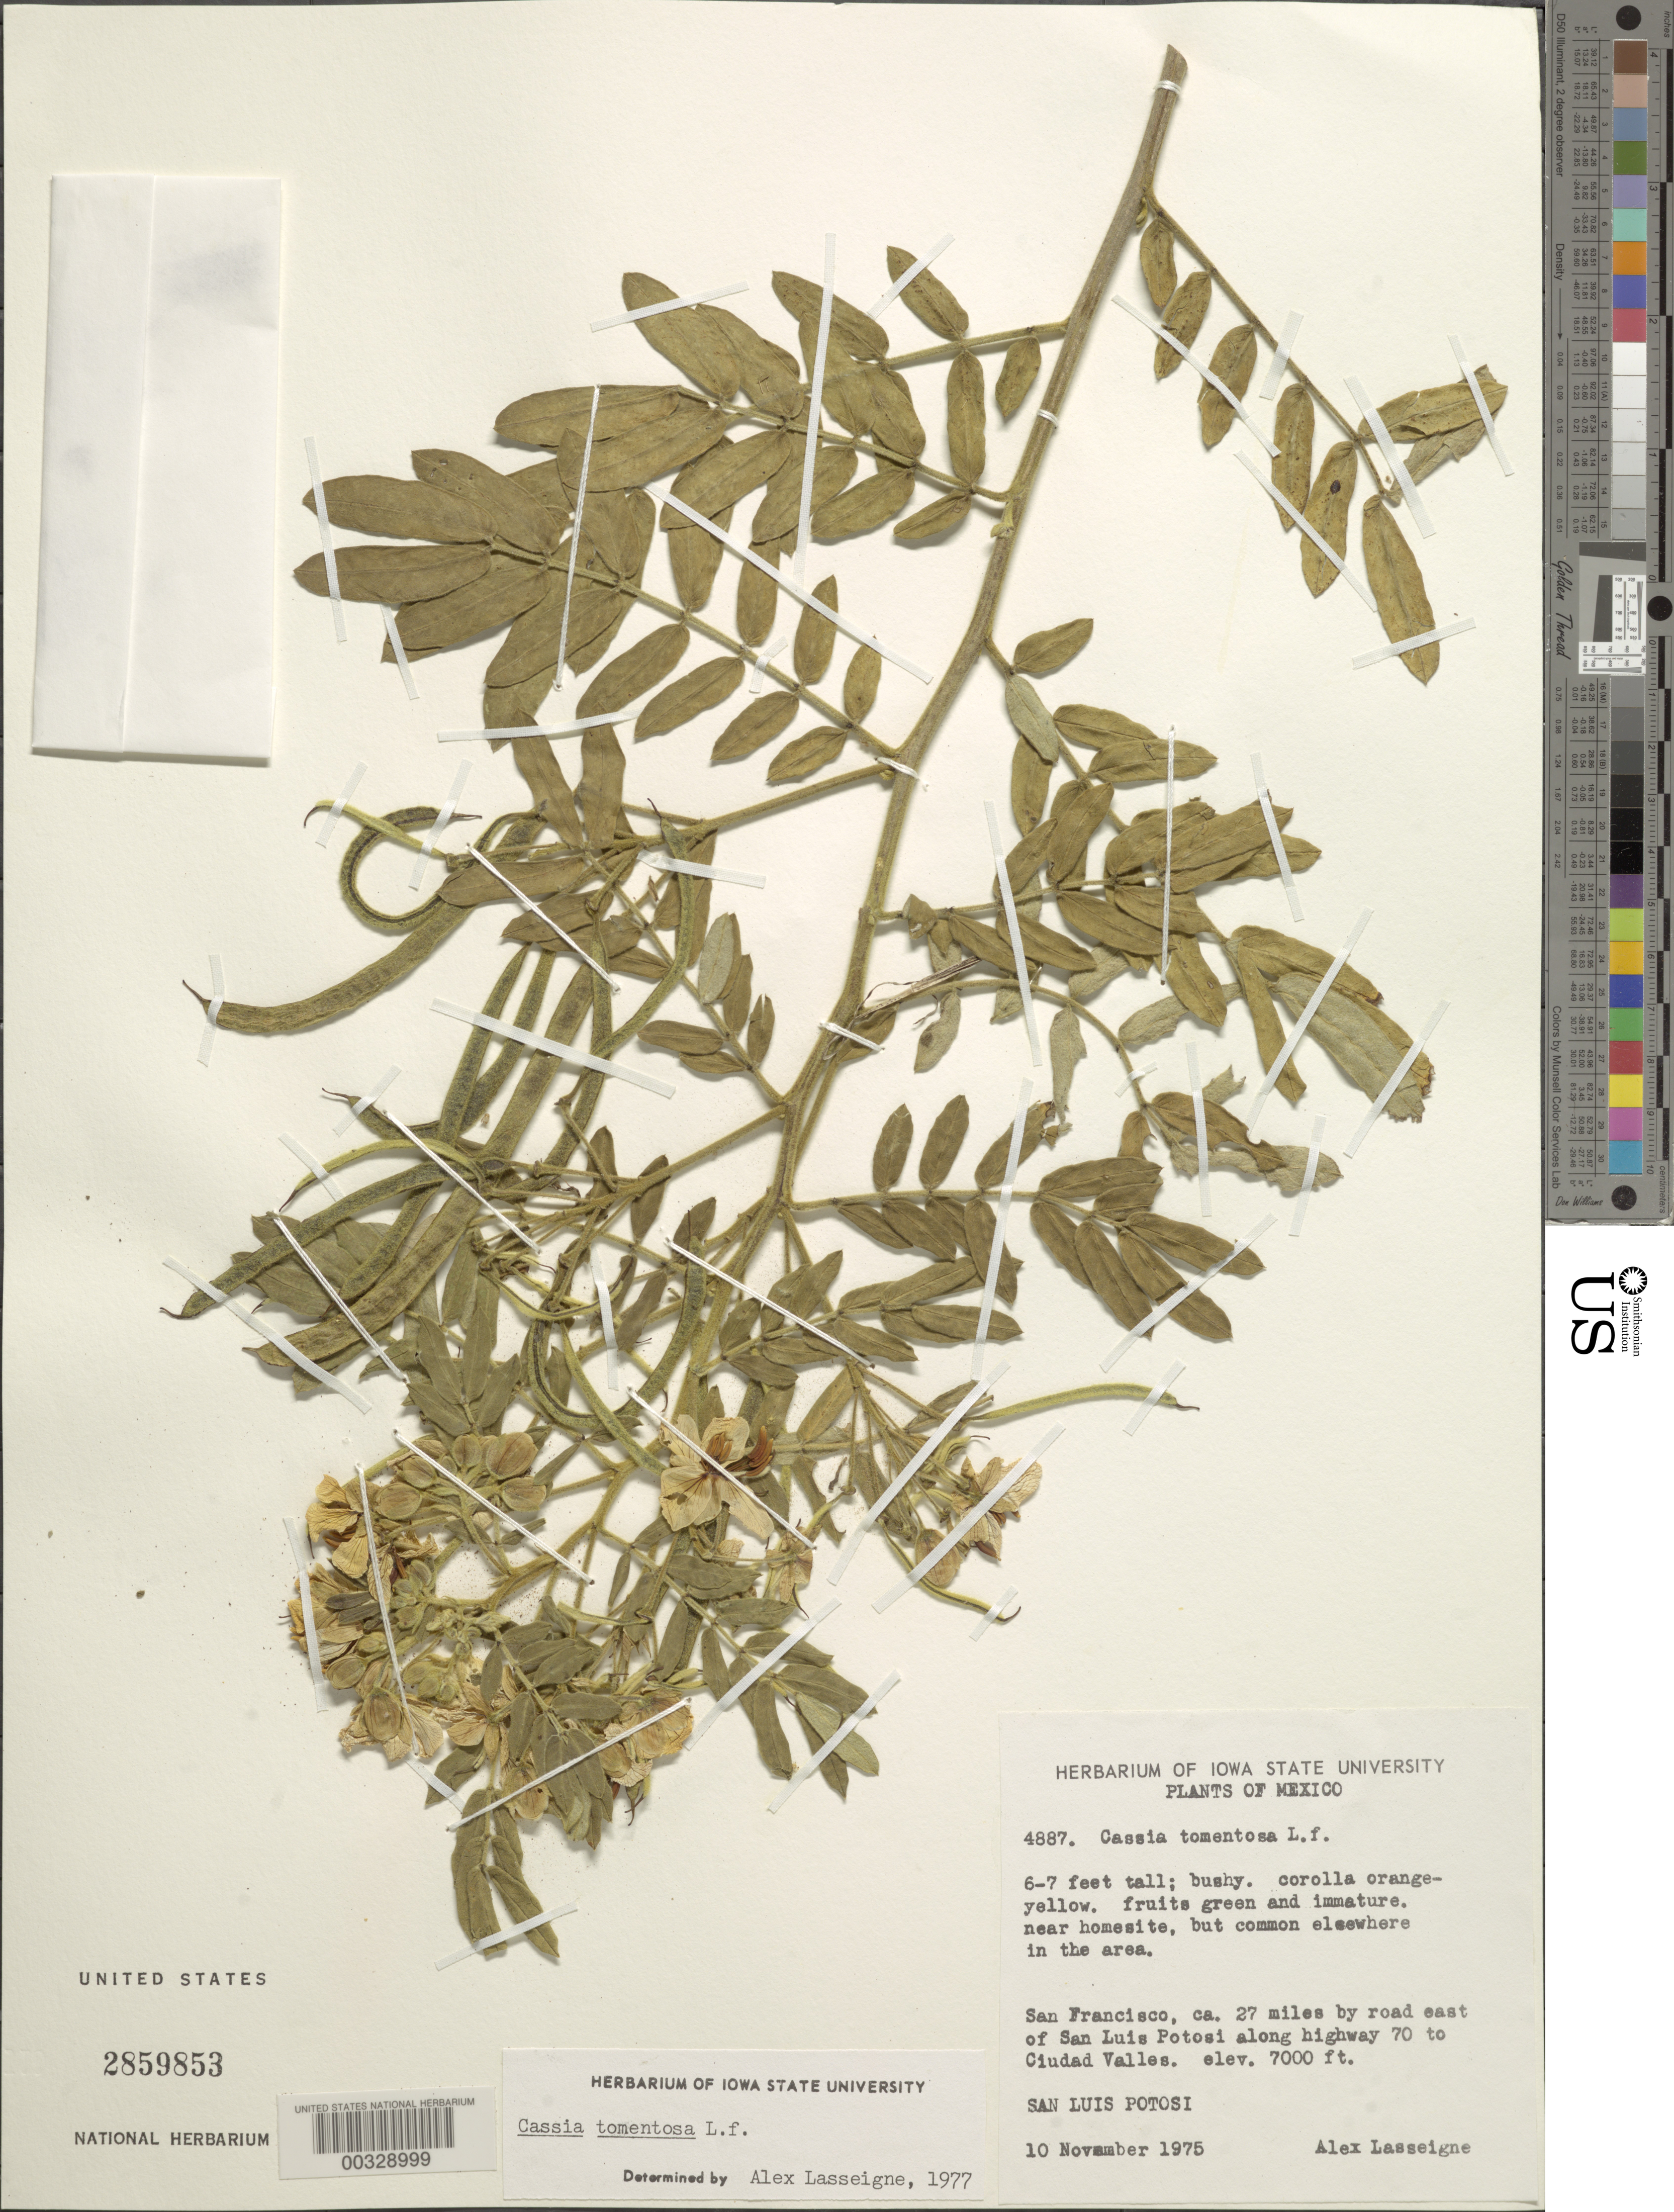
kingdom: Plantae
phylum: Tracheophyta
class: Magnoliopsida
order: Fabales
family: Fabaceae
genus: Senna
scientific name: Senna multiglandulosa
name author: (Jacq.) H.S. Irwin & Barneby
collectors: A. Lasseigne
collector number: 4887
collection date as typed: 10 Nov 1975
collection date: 1975-11-10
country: Mexico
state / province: San Luis Potosí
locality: San francisco ca 27 mi by road E of San Luis Potosi along hiway 70 to Ciudad Valles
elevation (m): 2134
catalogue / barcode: US 2859853